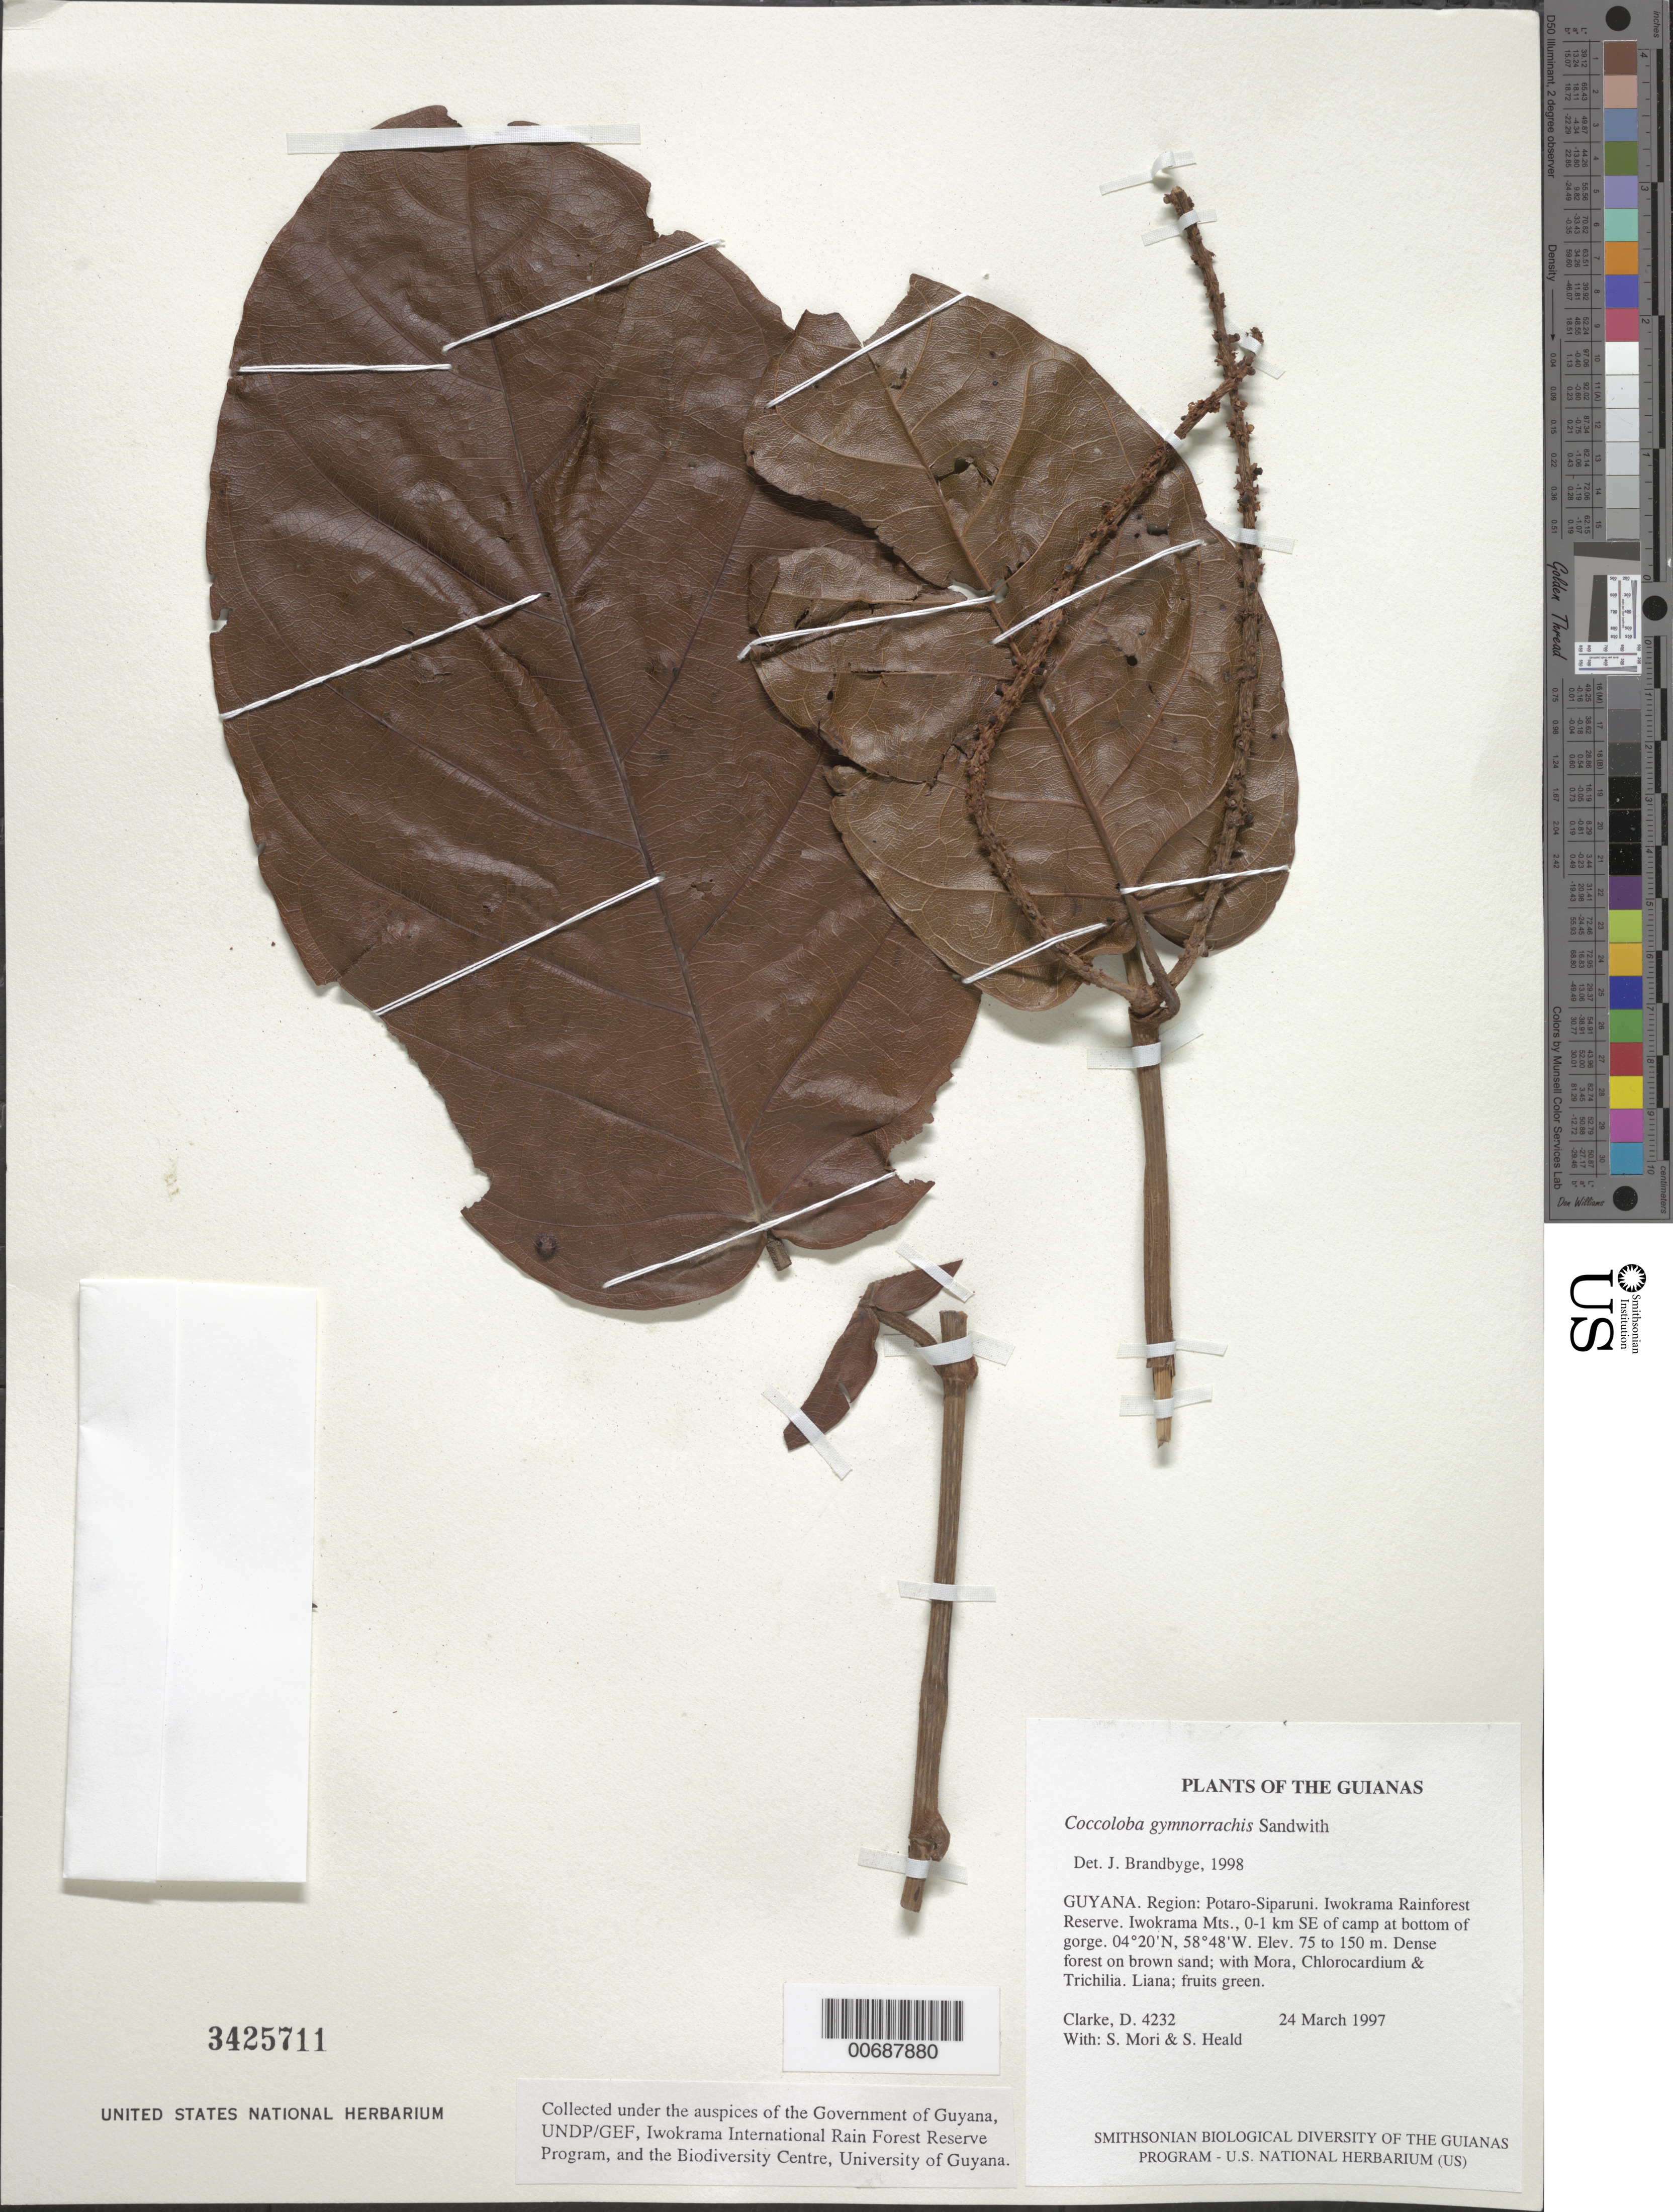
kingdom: Plantae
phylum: Tracheophyta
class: Magnoliopsida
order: Caryophyllales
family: Polygonaceae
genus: Coccoloba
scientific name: Coccoloba gymnorrhachis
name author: Sandwith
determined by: Brandbyge, J.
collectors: H. D. Clarke, S. Mori & S. Heald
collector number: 4232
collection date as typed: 24 March 1997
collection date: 1997-03-24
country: Guyana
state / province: Potaro-Siparuni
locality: Iwokrama Rainforest Reserve. Iwokrama Mts., 0-1 km SE of camp at bottom of gorge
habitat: Dense forest on brown sand; with Mora, Chlorocardium & Trichilia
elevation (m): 75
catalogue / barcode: US 3425711